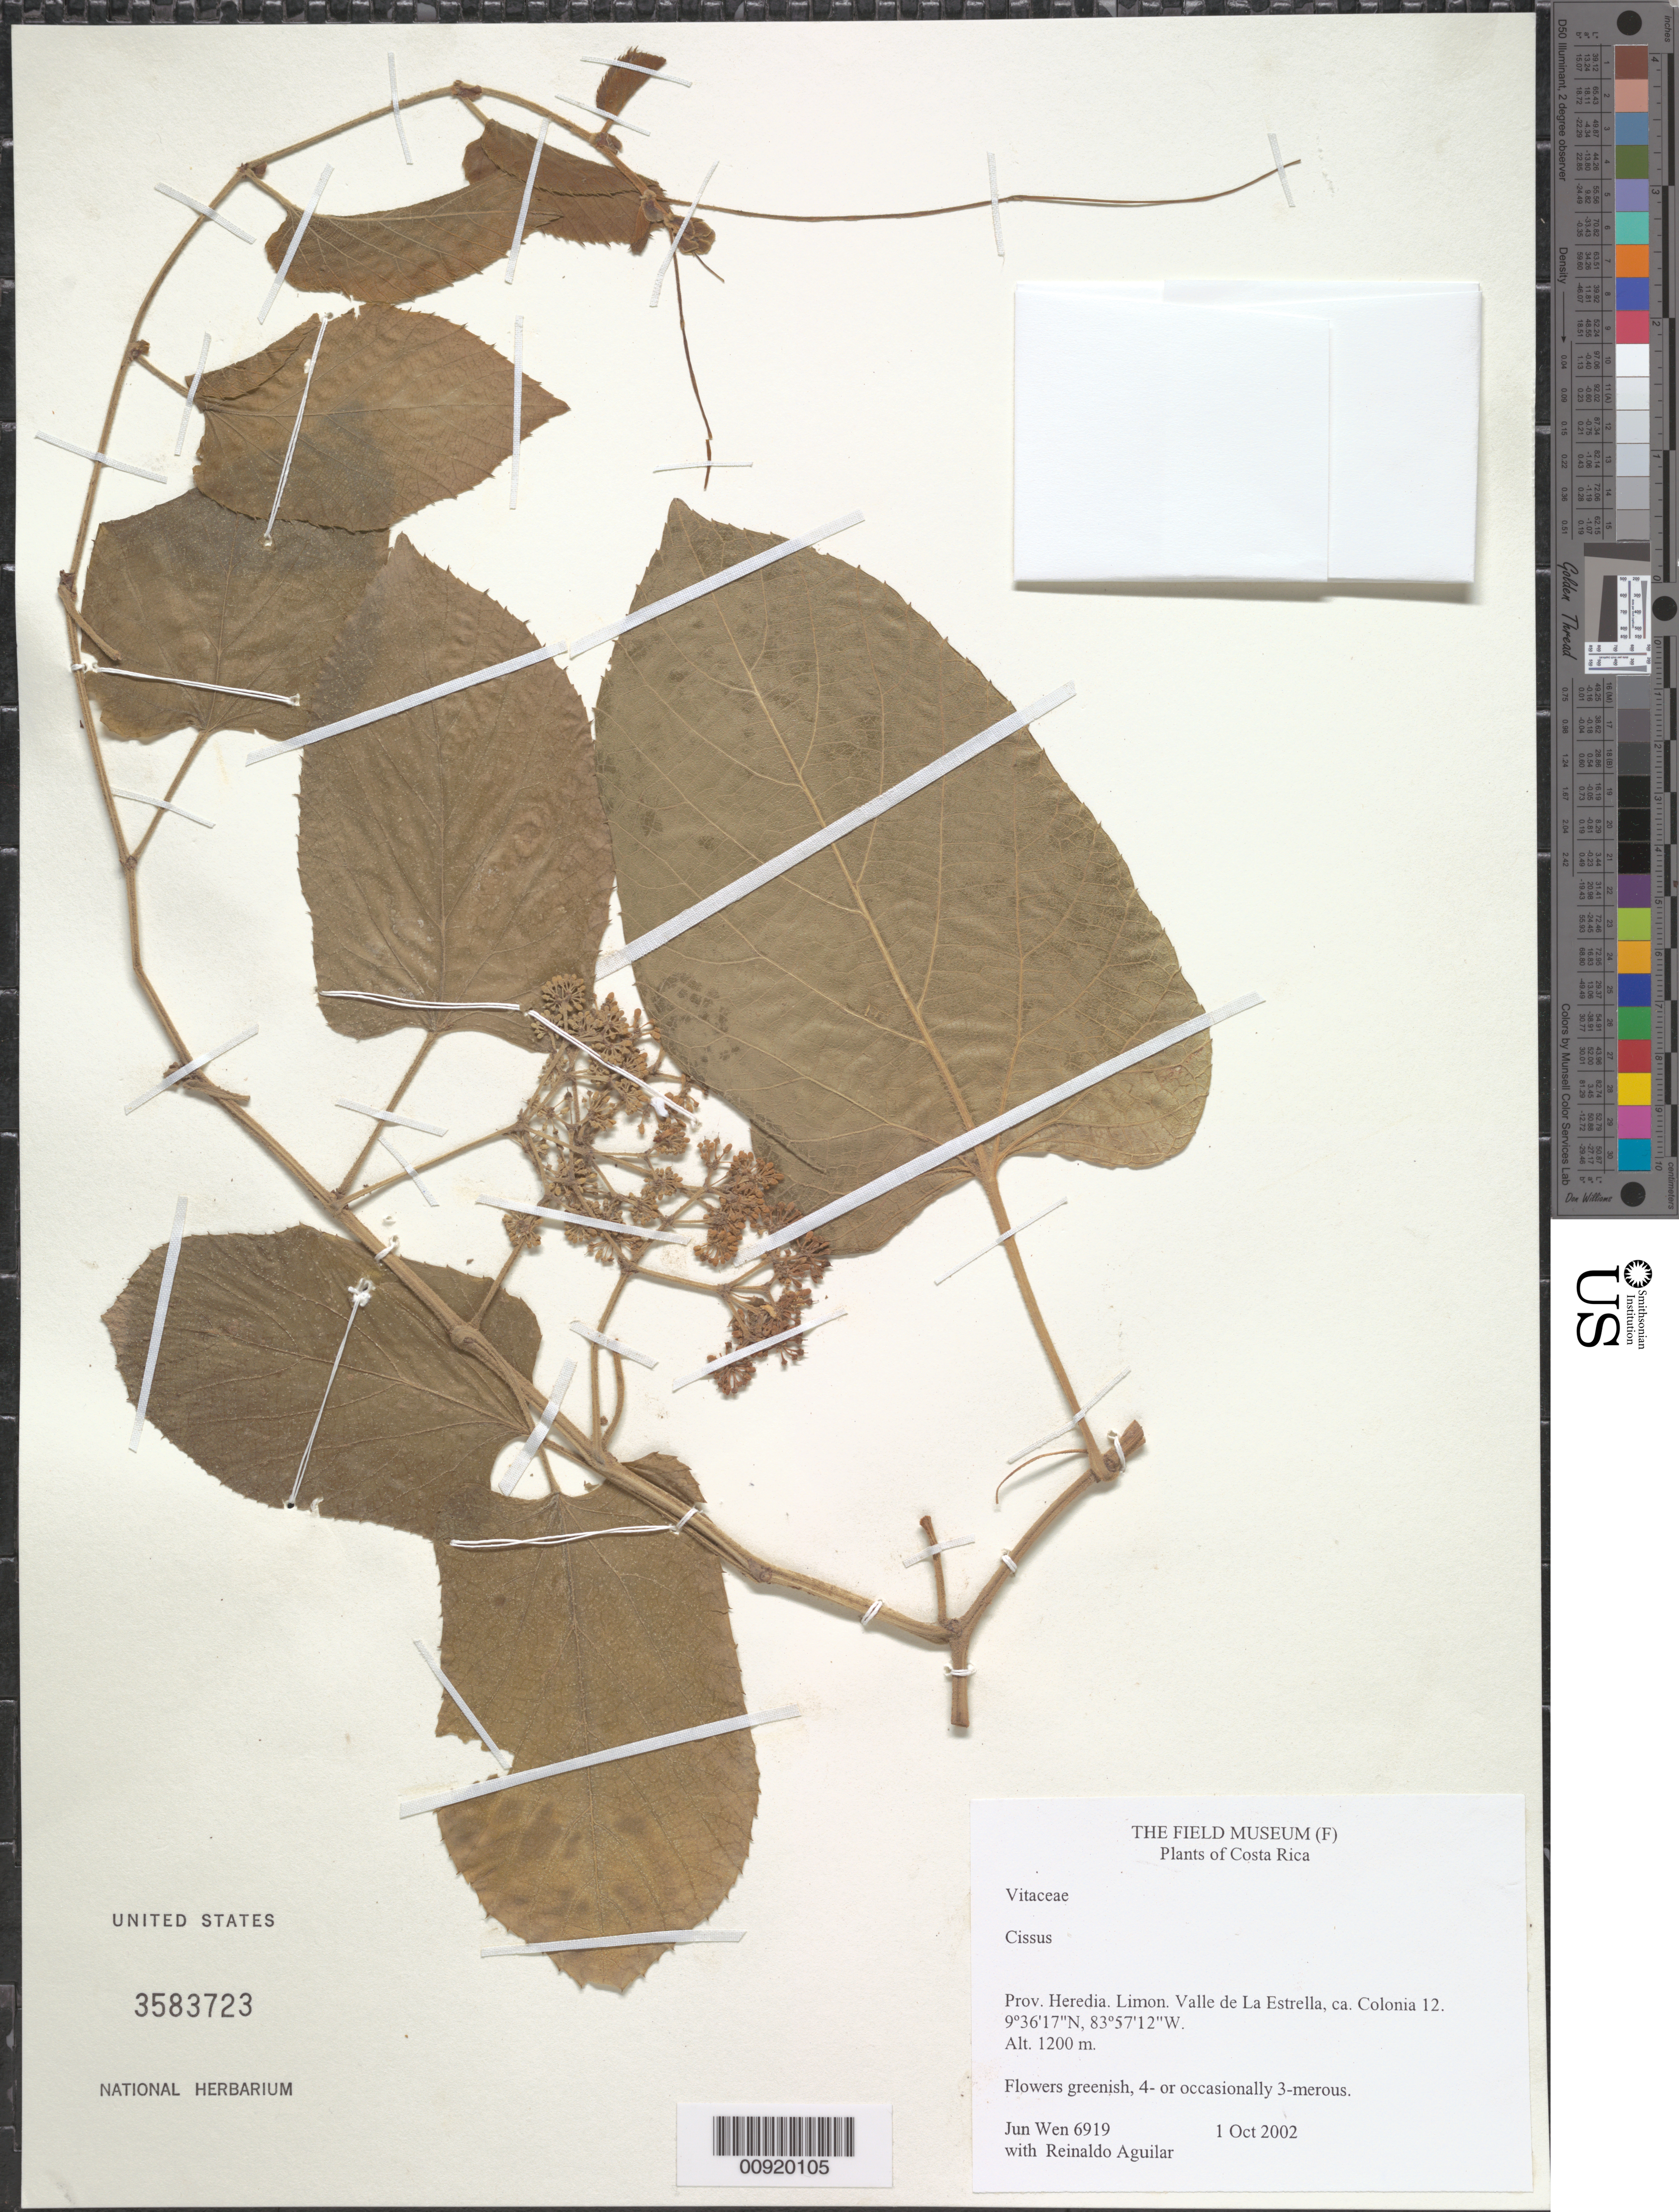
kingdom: Plantae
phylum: Tracheophyta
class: Magnoliopsida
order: Vitales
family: Vitaceae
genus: Cissus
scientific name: Cissus sp.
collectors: J. Wen & R. Aguilar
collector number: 6919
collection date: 2002-10-01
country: Costa Rica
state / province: Heredia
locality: Limon. Valle de La Estrella, ca. Colonia 12.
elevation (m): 1200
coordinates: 9 36 17 N, 83 57 12 W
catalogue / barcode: US 3583723